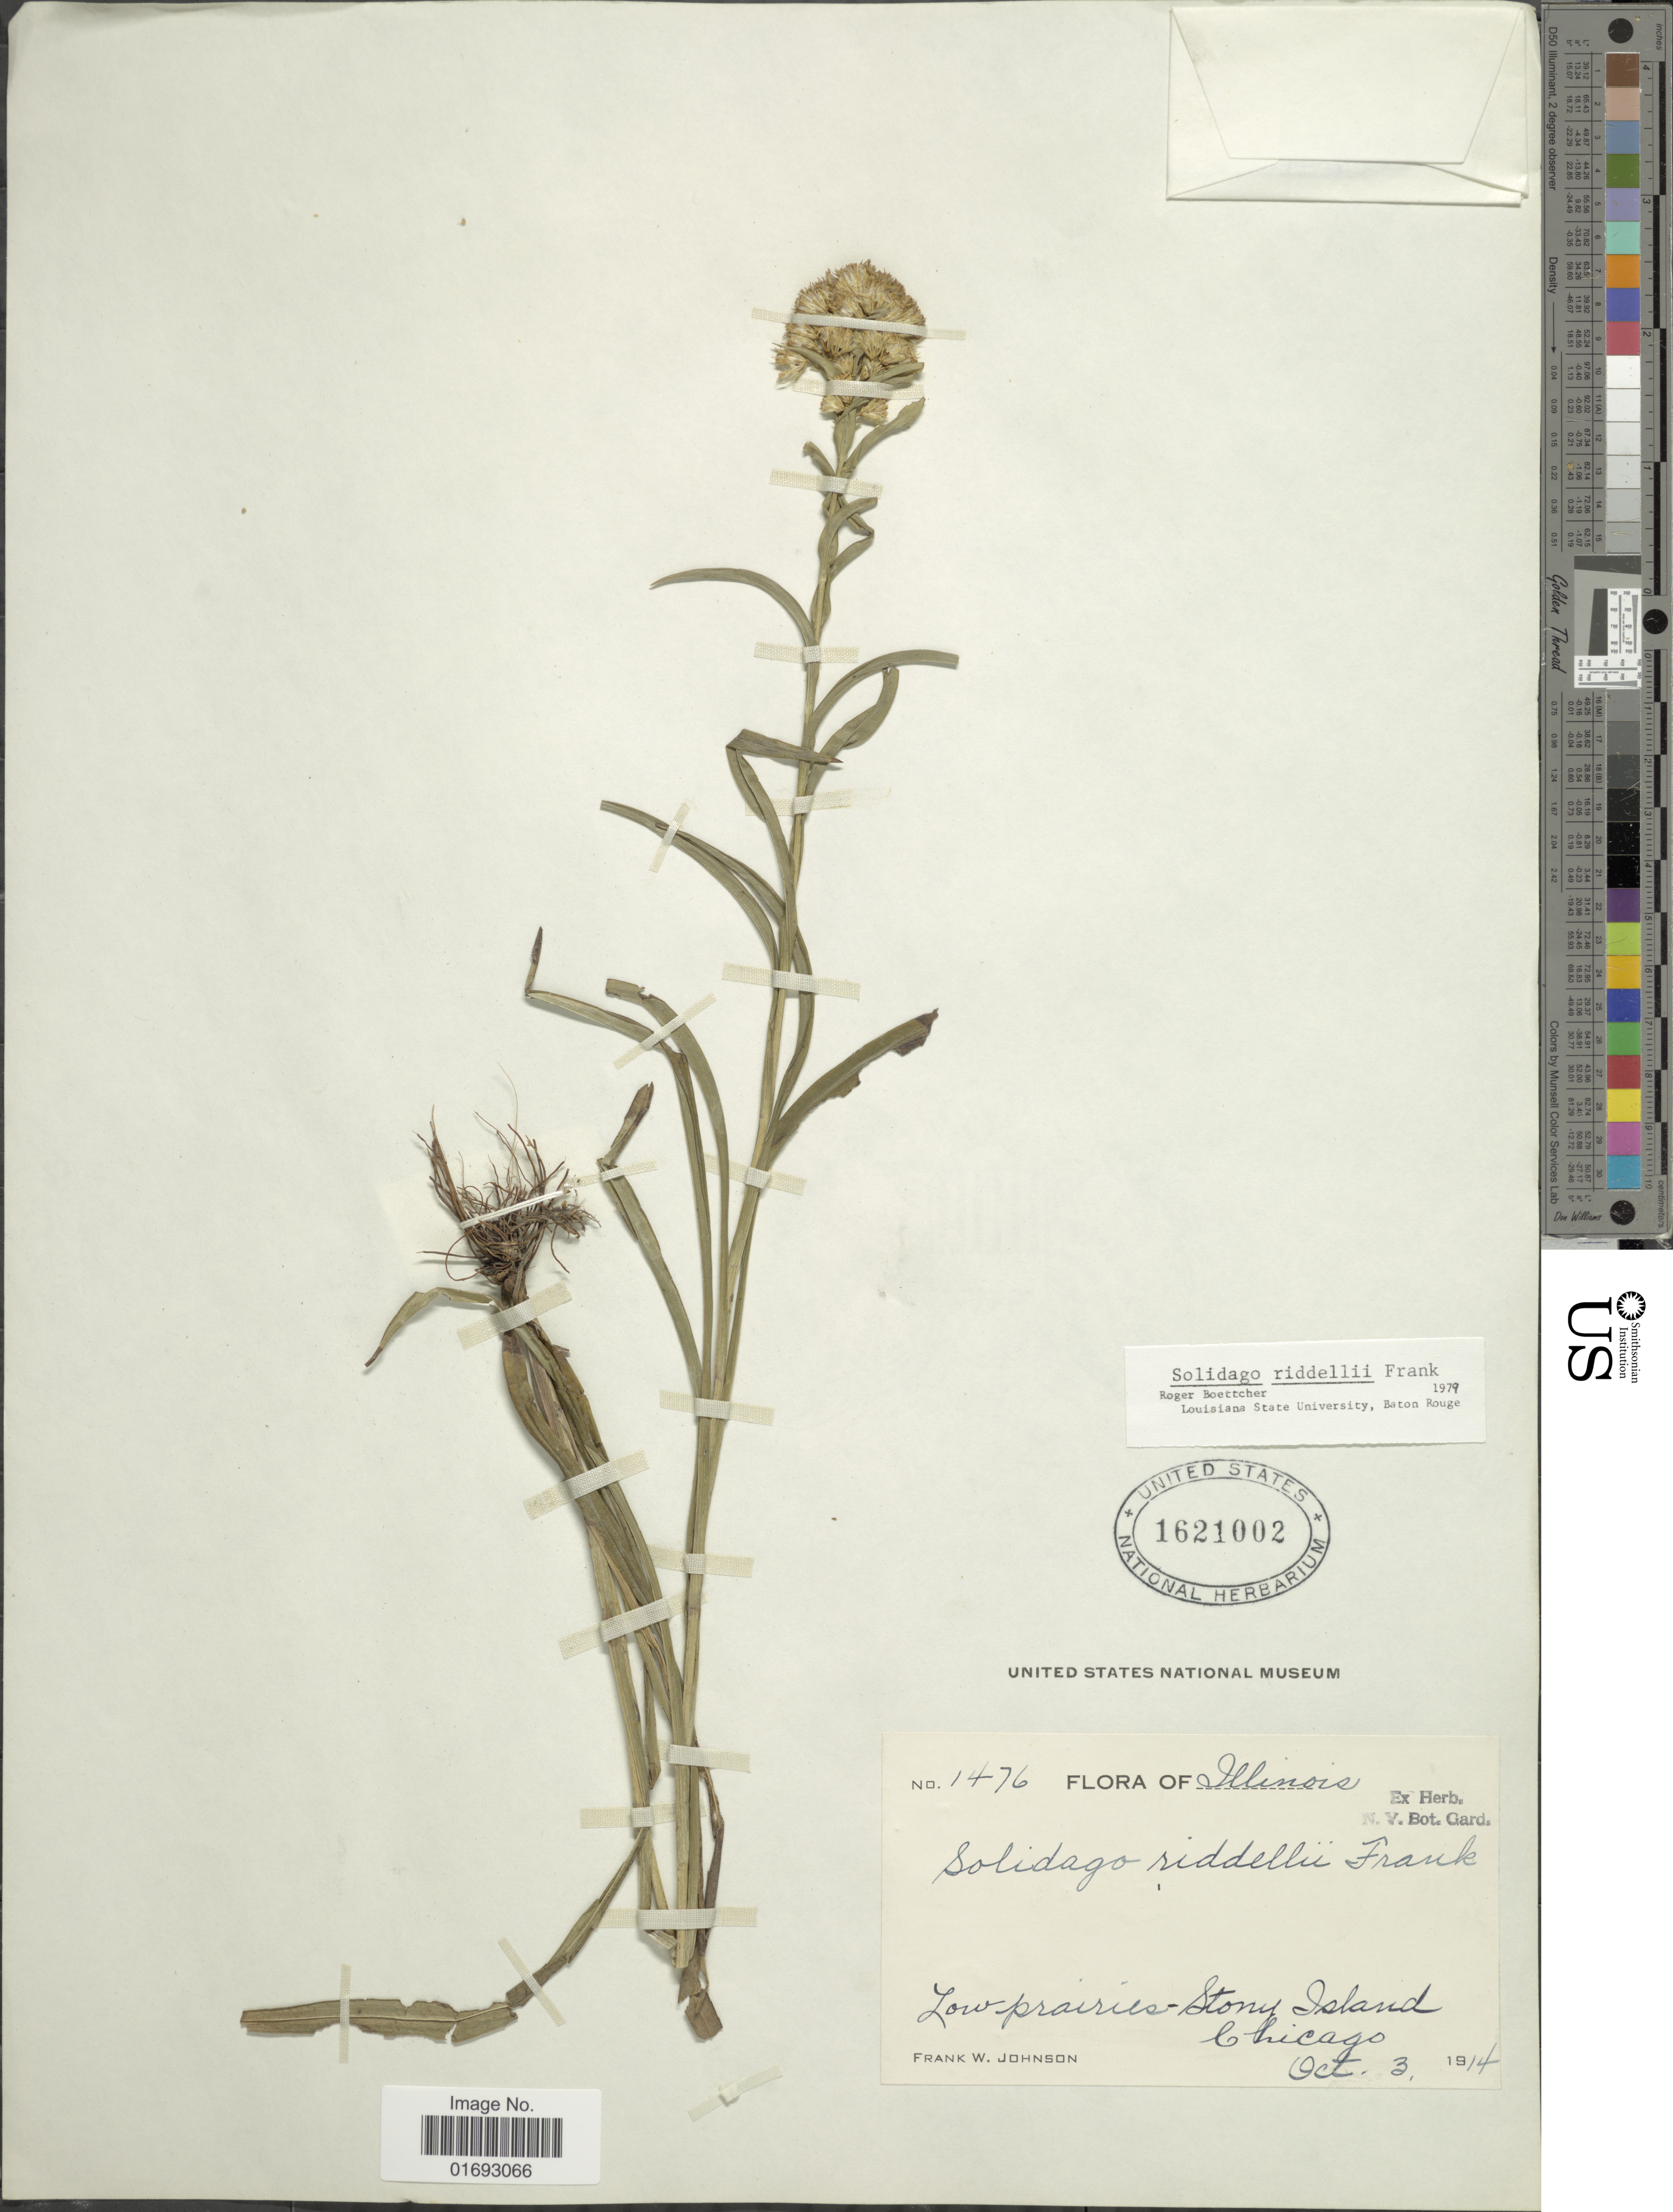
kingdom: Plantae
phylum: Tracheophyta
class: Magnoliopsida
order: Asterales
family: Asteraceae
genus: Oligoneuron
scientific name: Oligoneuron riddellii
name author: (Frank) Rydb.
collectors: F. W. Johnson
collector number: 1476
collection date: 1914-10-03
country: United States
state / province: Illinois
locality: Low praires, Stony Island, Chigaco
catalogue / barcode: US 1621002